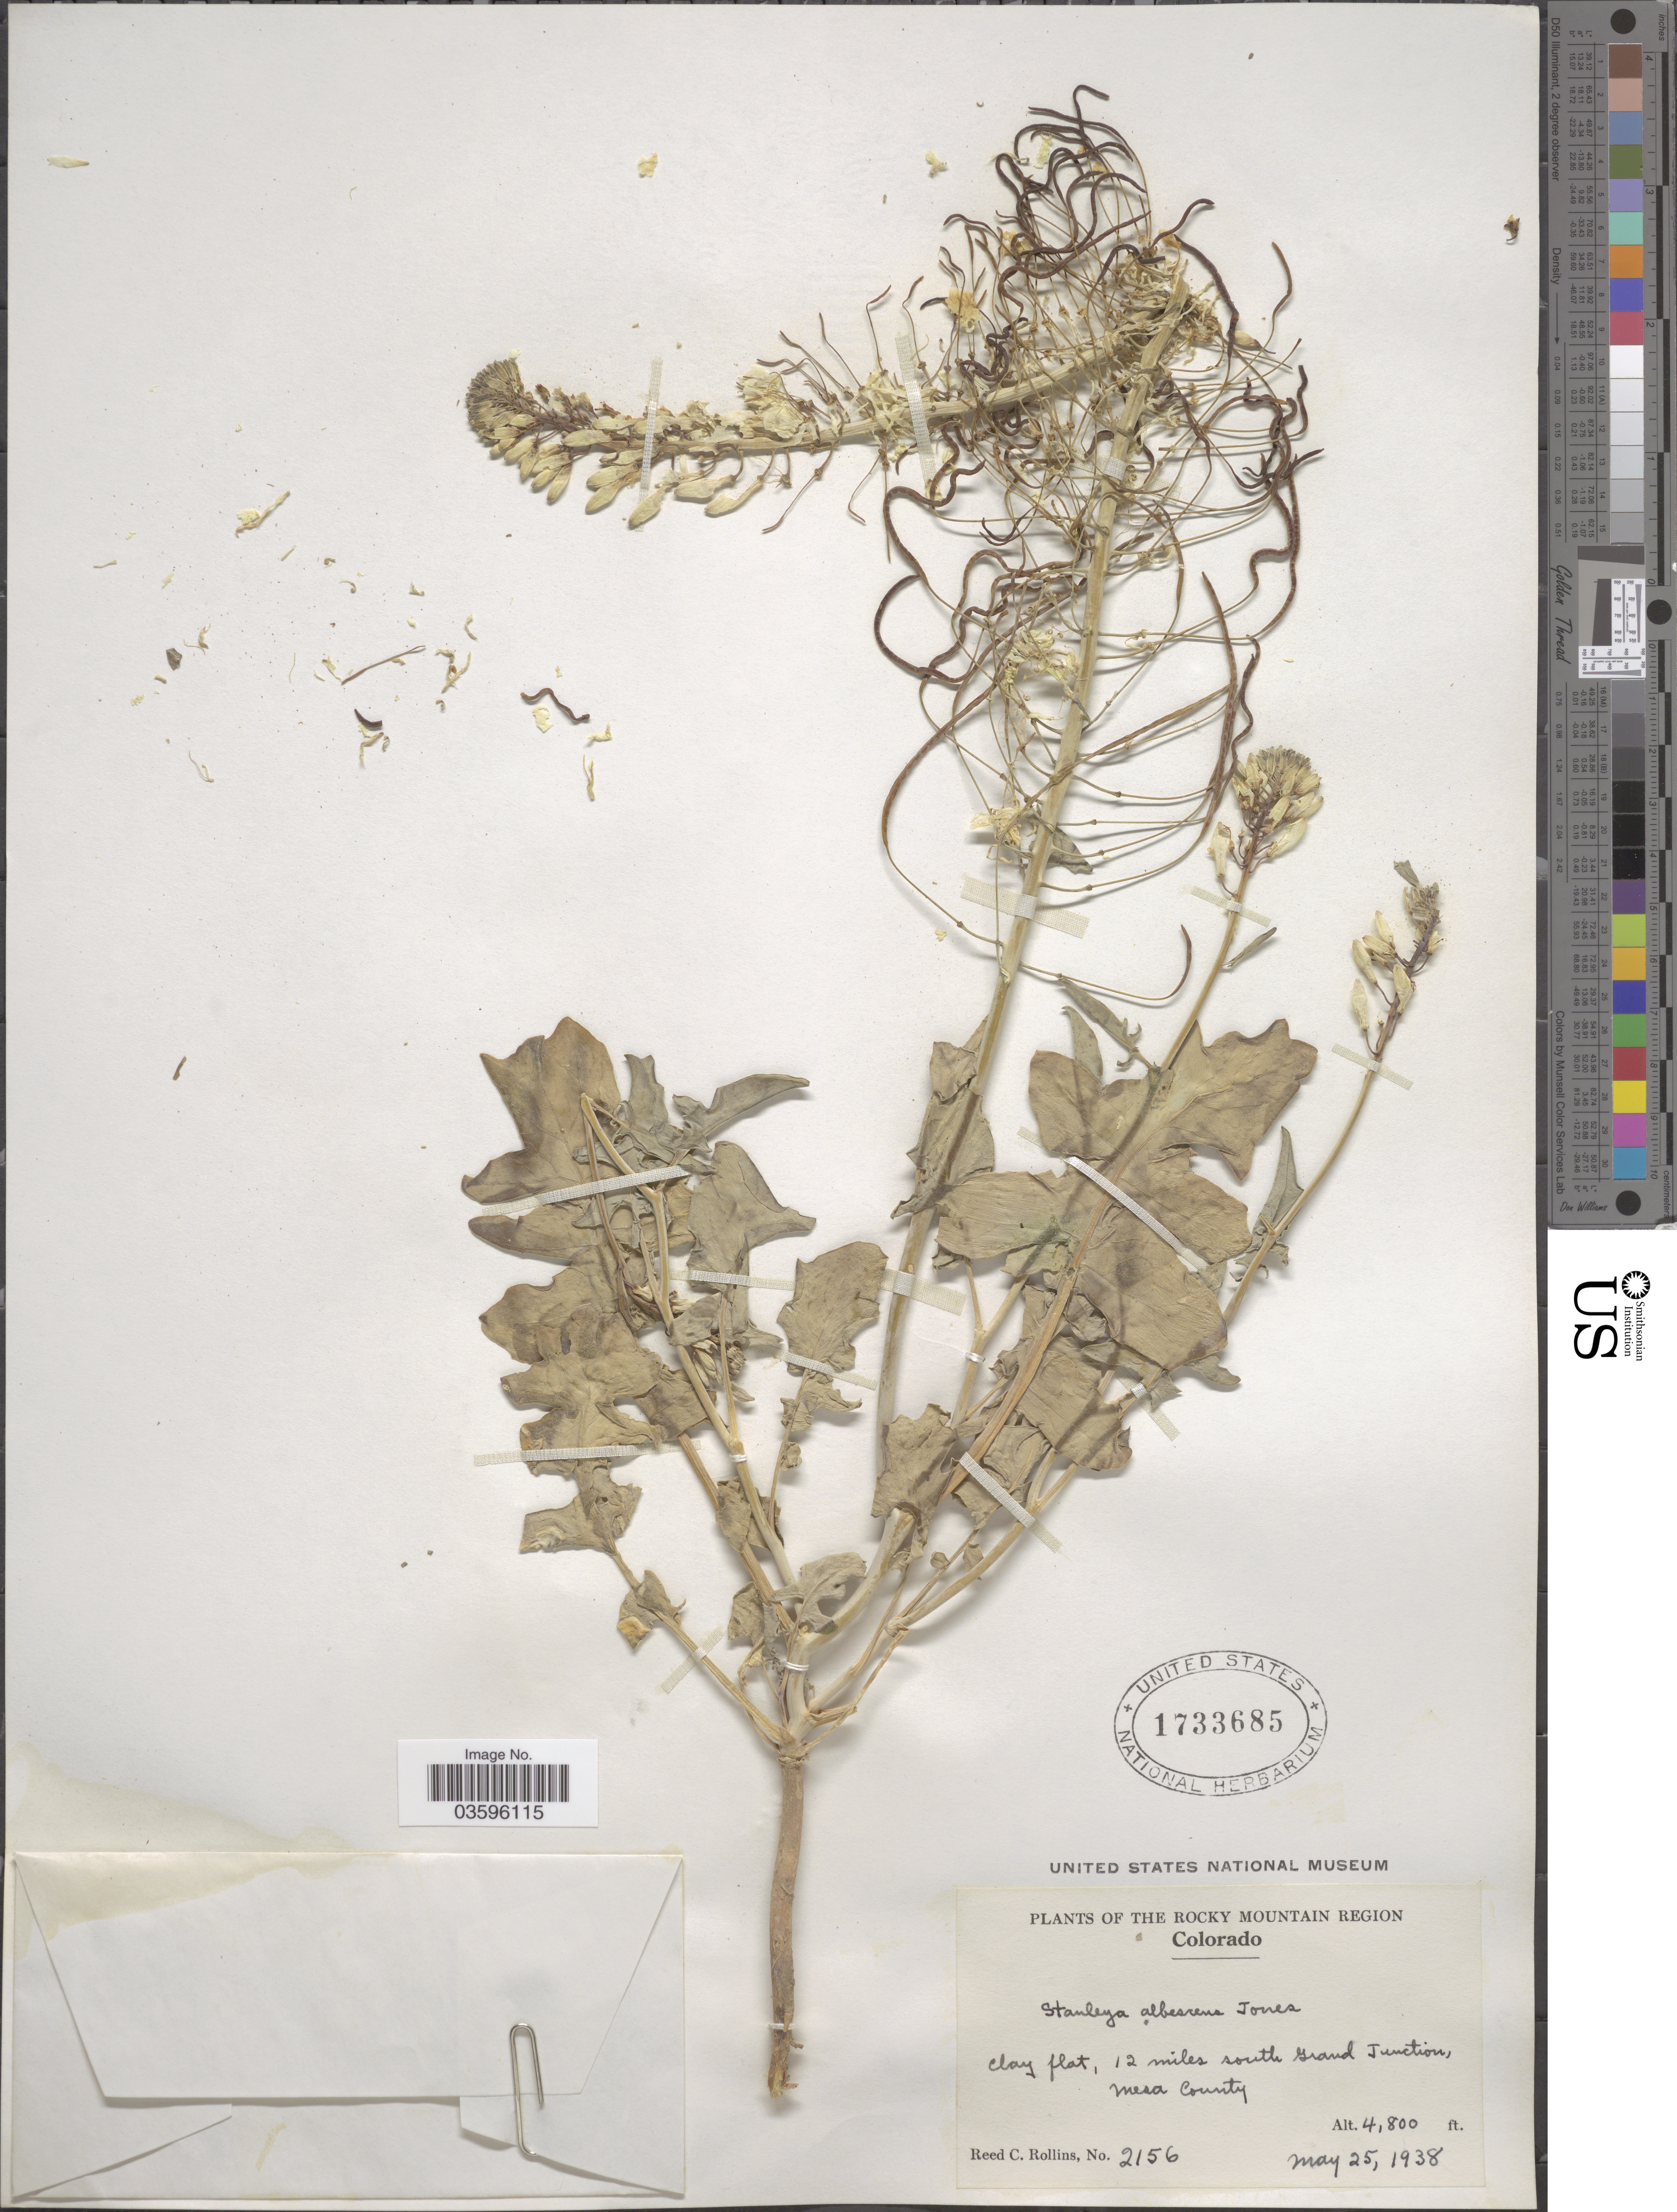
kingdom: Plantae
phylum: Tracheophyta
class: Magnoliopsida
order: Brassicales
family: Brassicaceae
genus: Stanleya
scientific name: Stanleya albescens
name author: M.E. Jones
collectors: R. C. Rollins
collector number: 2156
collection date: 1938-05-25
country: United States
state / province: Colorado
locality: The Rocky Mountain Region. Clay flat, 12 miles south Grand Junction, Mesa County.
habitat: clay flat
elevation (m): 1463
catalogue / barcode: US 1733685